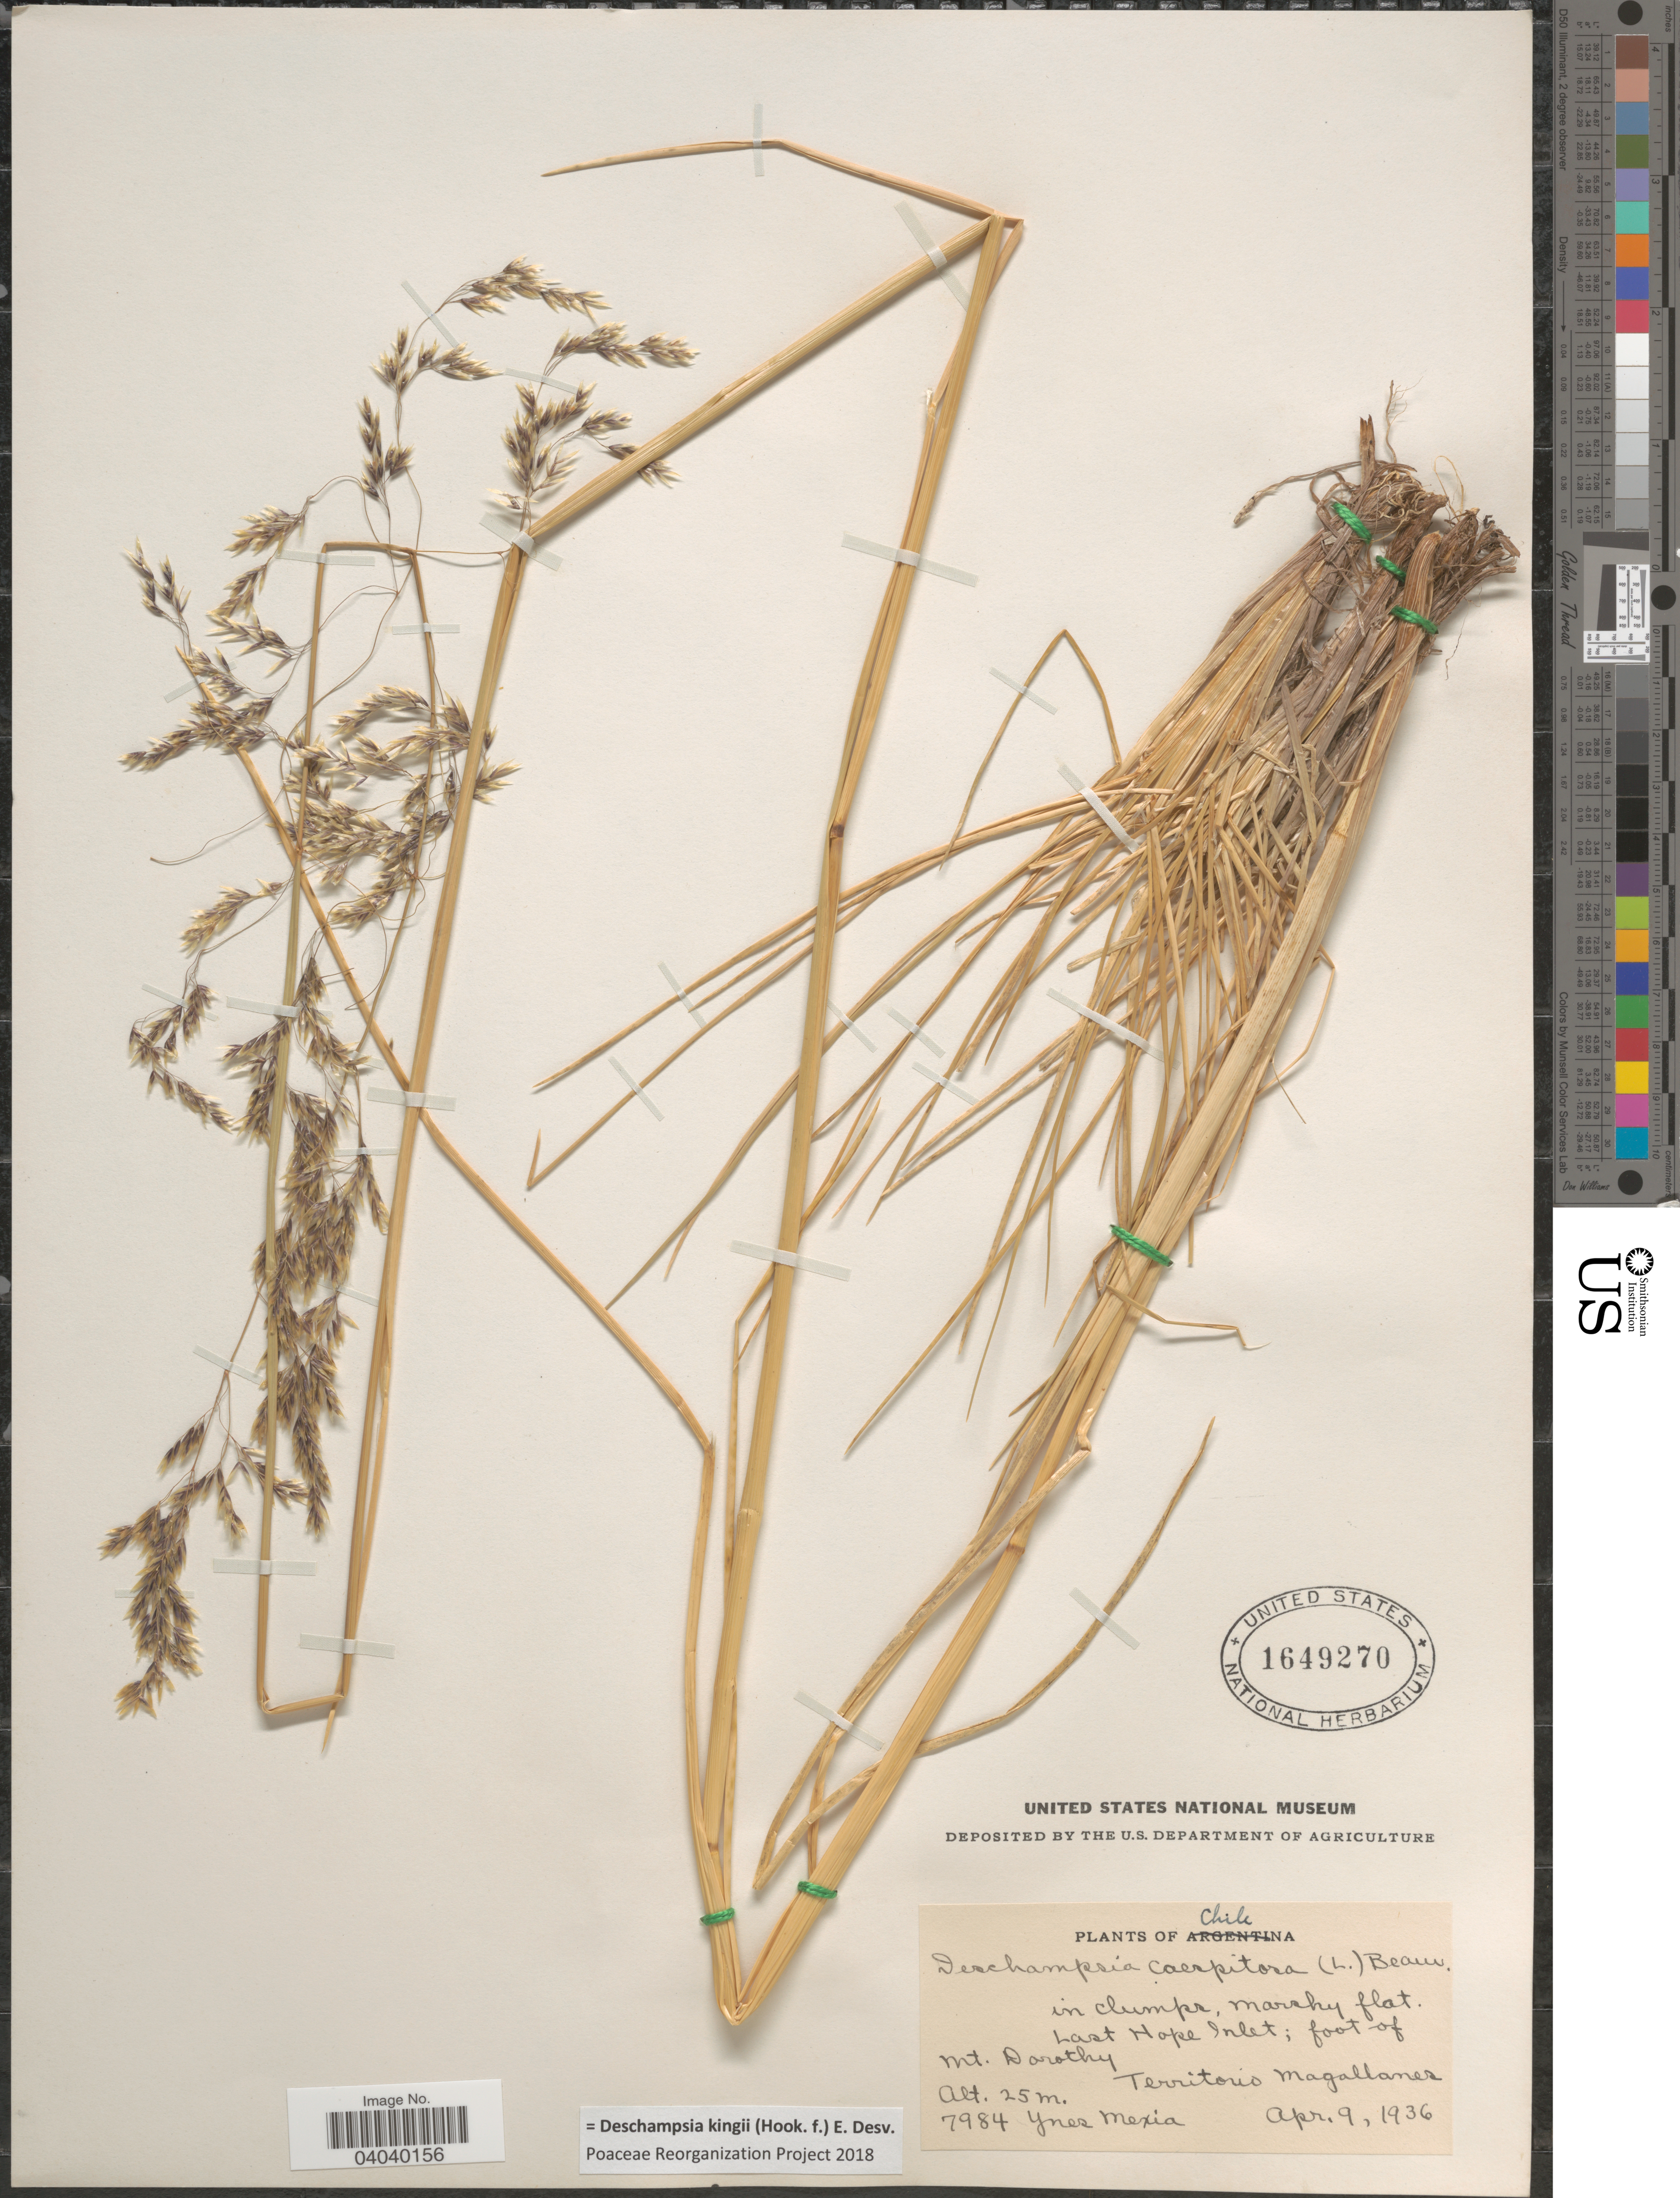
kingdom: Plantae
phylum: Tracheophyta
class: Liliopsida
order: Poales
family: Poaceae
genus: Deschampsia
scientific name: Deschampsia kingii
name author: (Hook. f.) É. Desv.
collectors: Y. Mexia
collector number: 7984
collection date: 1936-04-09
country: Chile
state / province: Magallanes y de la Antártica Chilena (XII)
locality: Last Hope Inlet, foot of Mt. Dorothy. Territorio Magallanes.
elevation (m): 25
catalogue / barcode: US 1649270